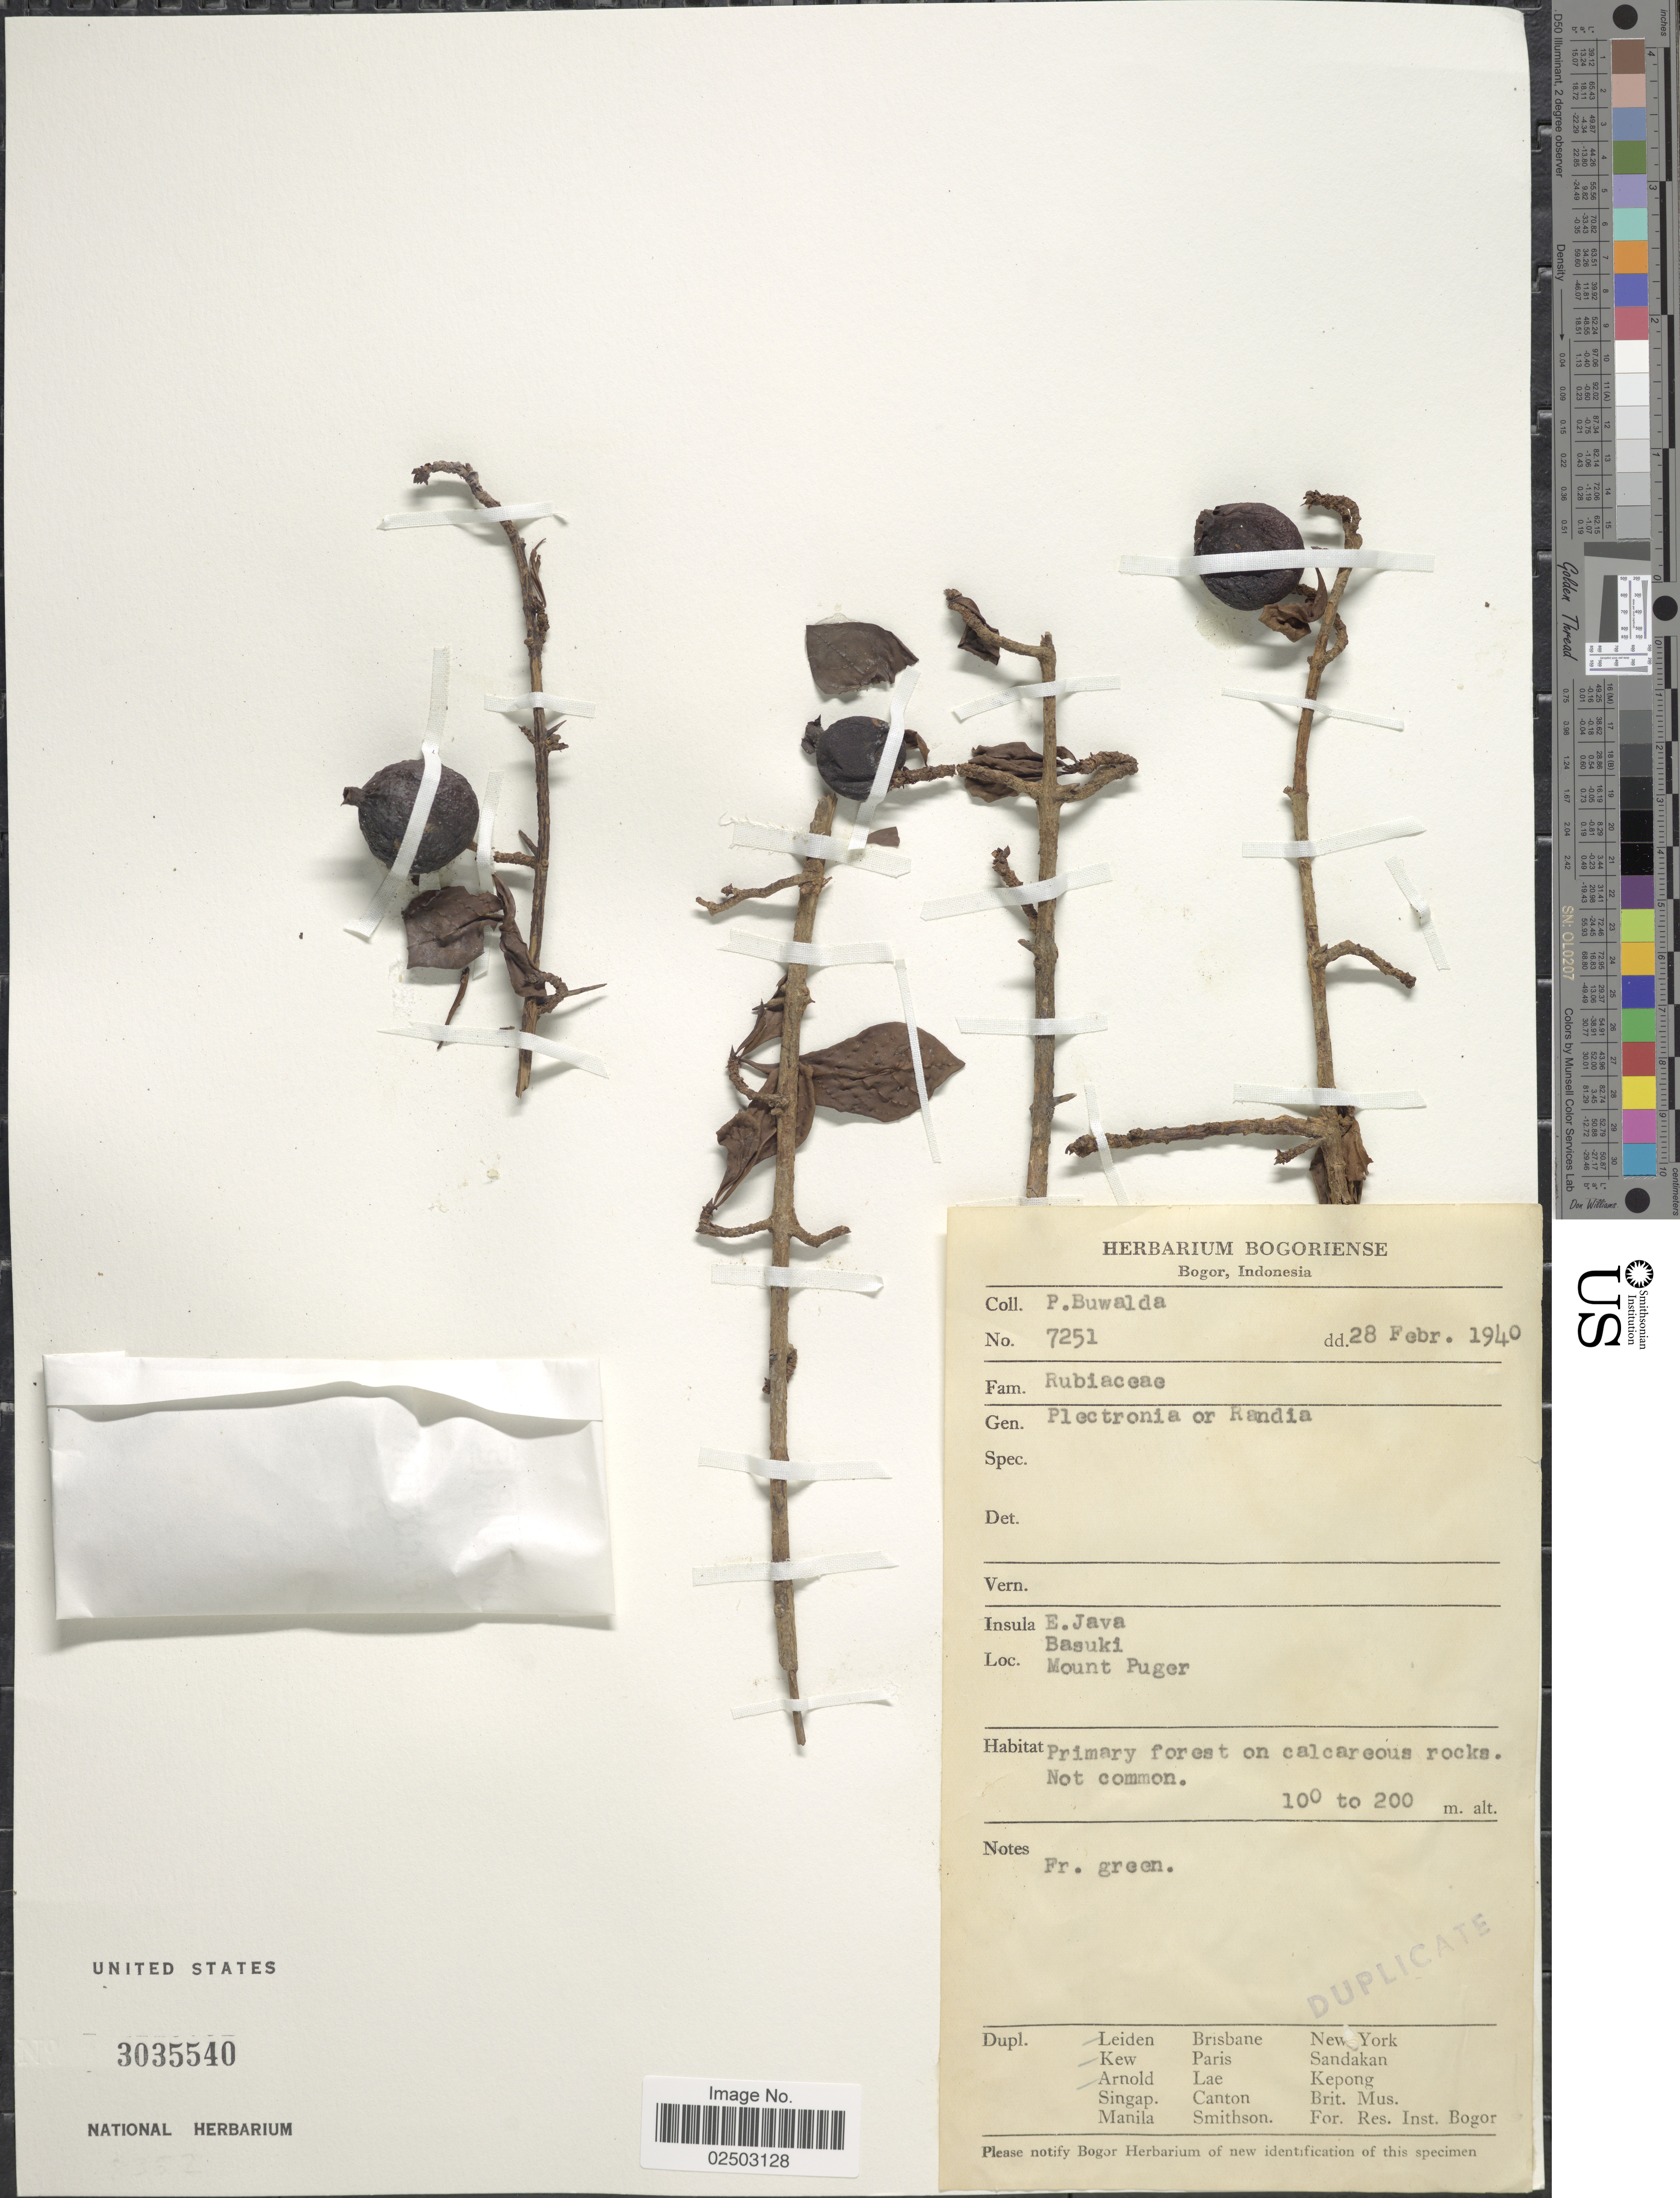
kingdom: Plantae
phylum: Tracheophyta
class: Magnoliopsida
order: Gentianales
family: Rubiaceae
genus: Bridsonia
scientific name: Bridsonia chamaedendrum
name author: (Kuntze) Verstraete & A.E. van Wyk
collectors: P. Buwalda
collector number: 7251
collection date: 1940-02-28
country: Indonesia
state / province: Java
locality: E. Java, Basuki, Mount Puger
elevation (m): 100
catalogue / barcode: US 3035540